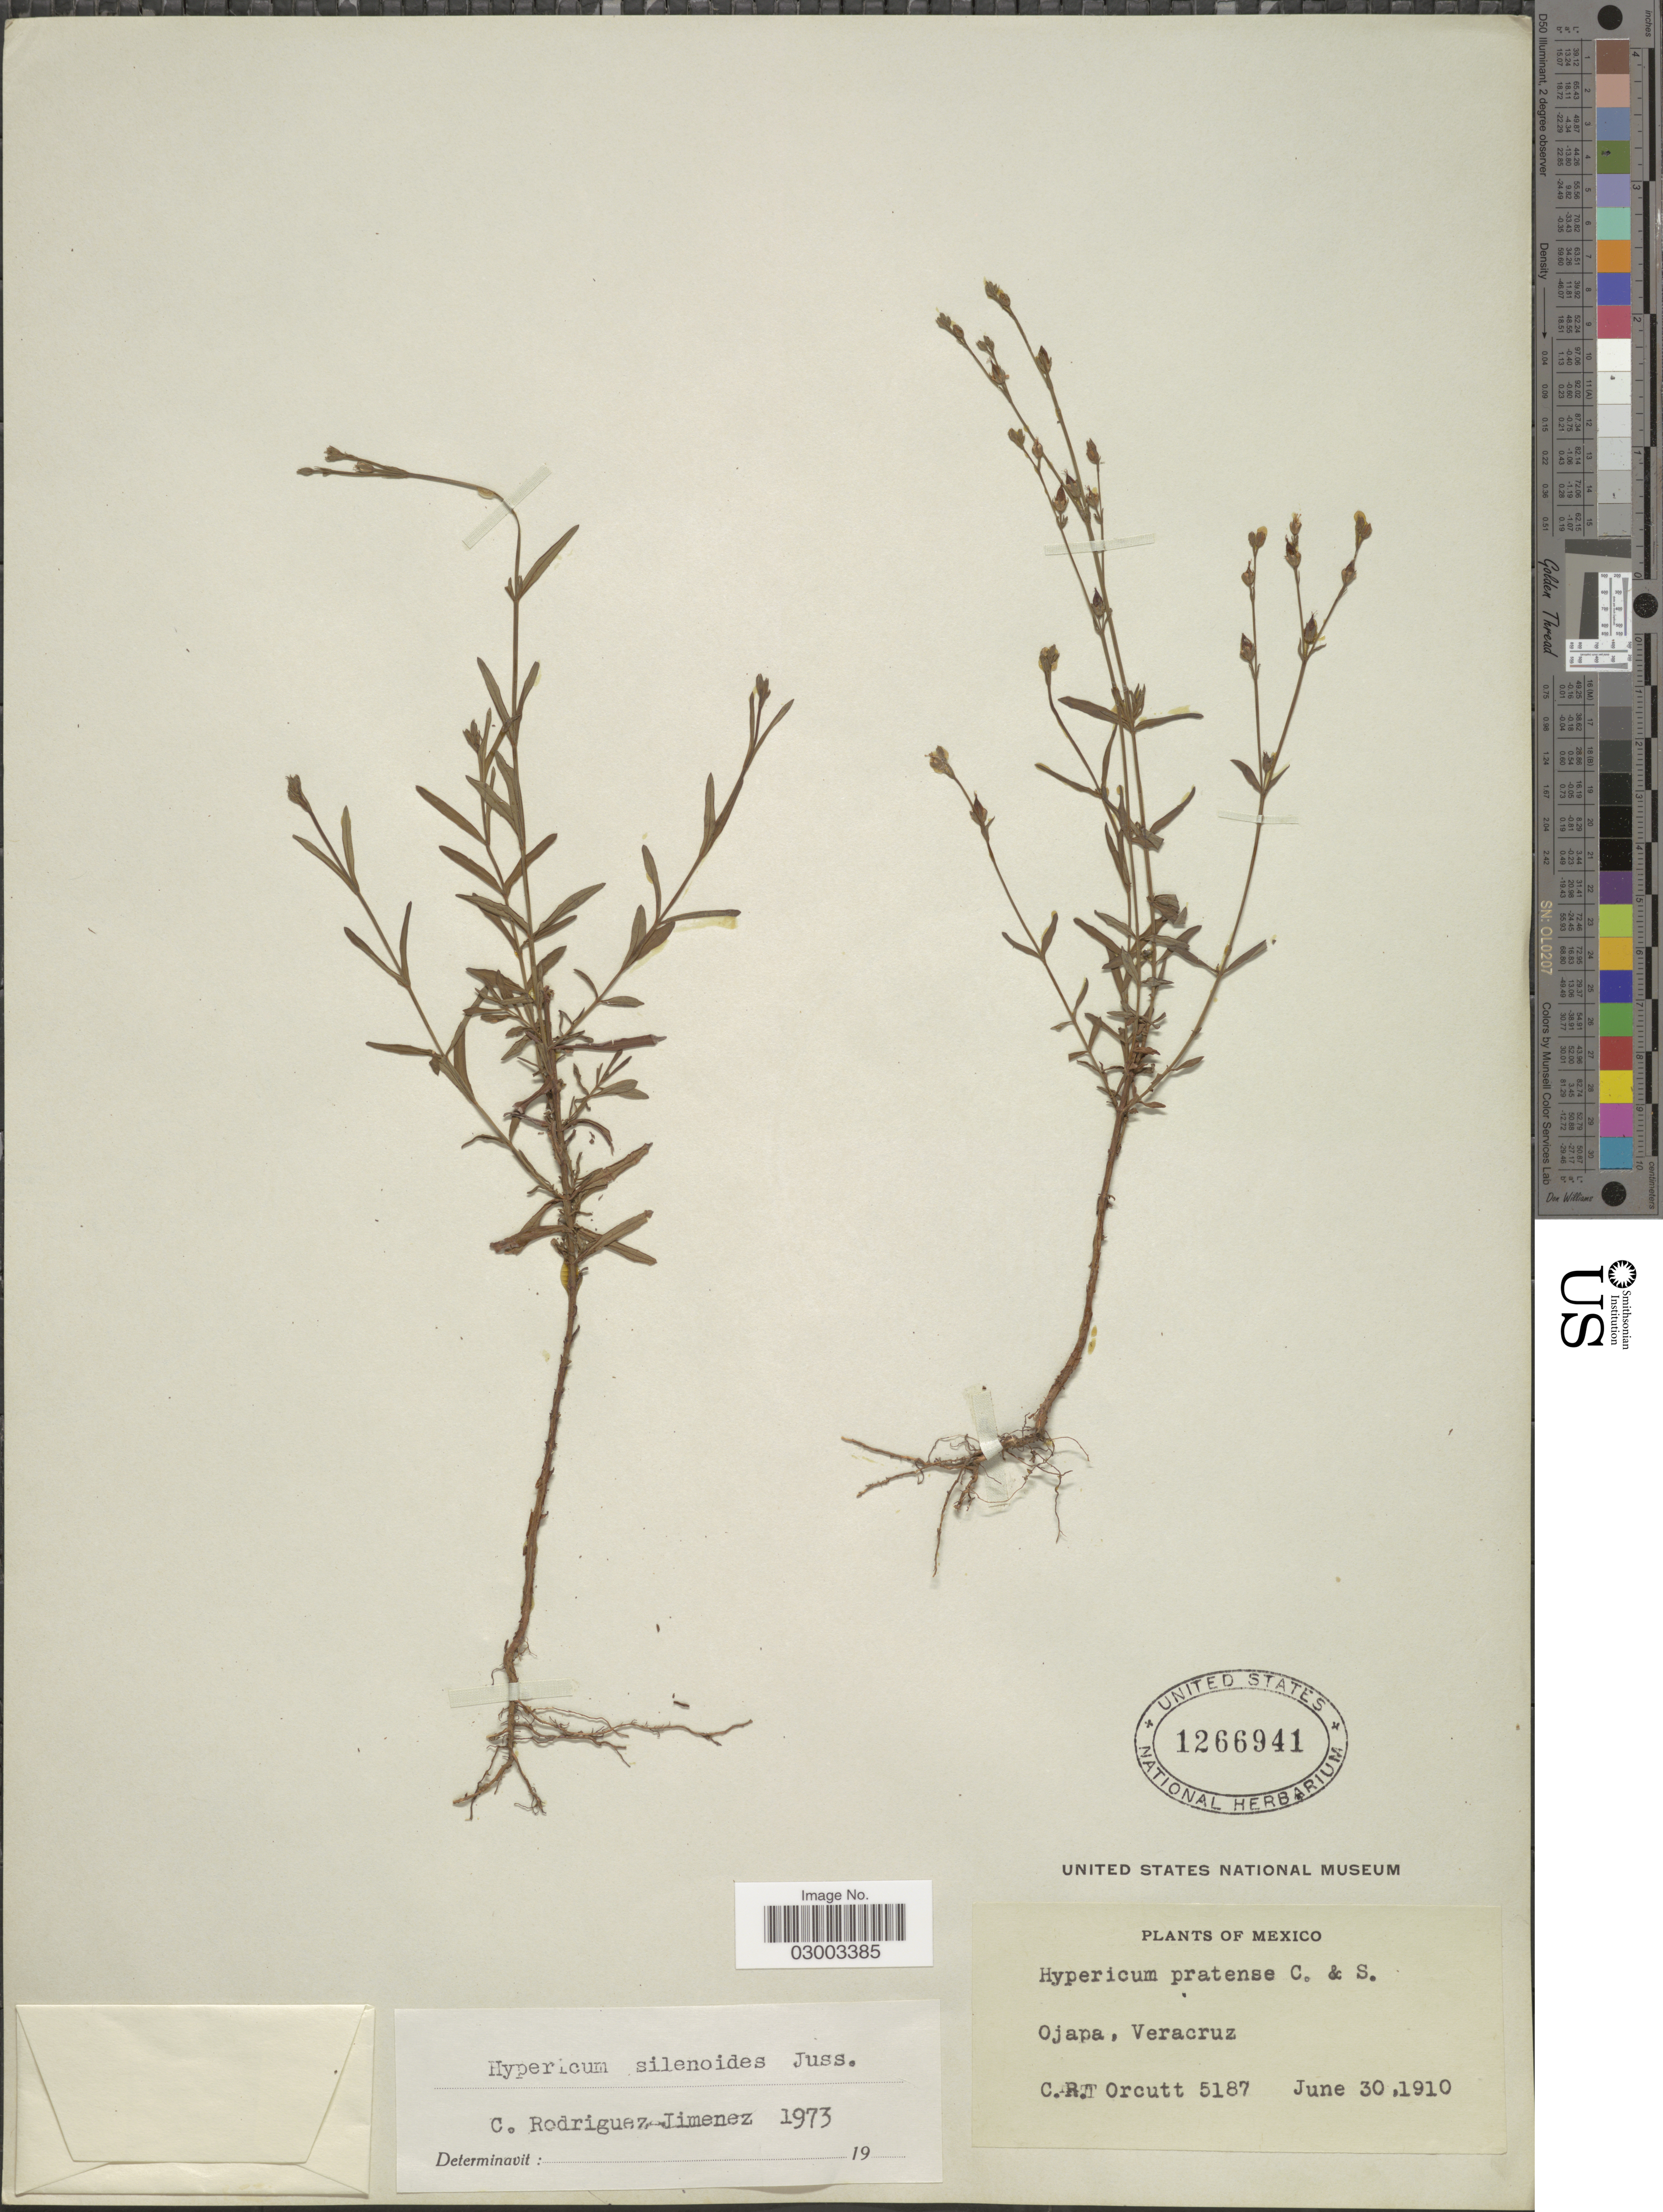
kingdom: Plantae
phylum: Tracheophyta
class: Magnoliopsida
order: Malpighiales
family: Hypericaceae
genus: Hypericum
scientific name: Hypericum silenoides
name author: Juss.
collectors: C. R. Orcutt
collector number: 5187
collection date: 1910-06-30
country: Mexico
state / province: Veracruz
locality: Ojapa, Veracruz.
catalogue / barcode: US 1266941